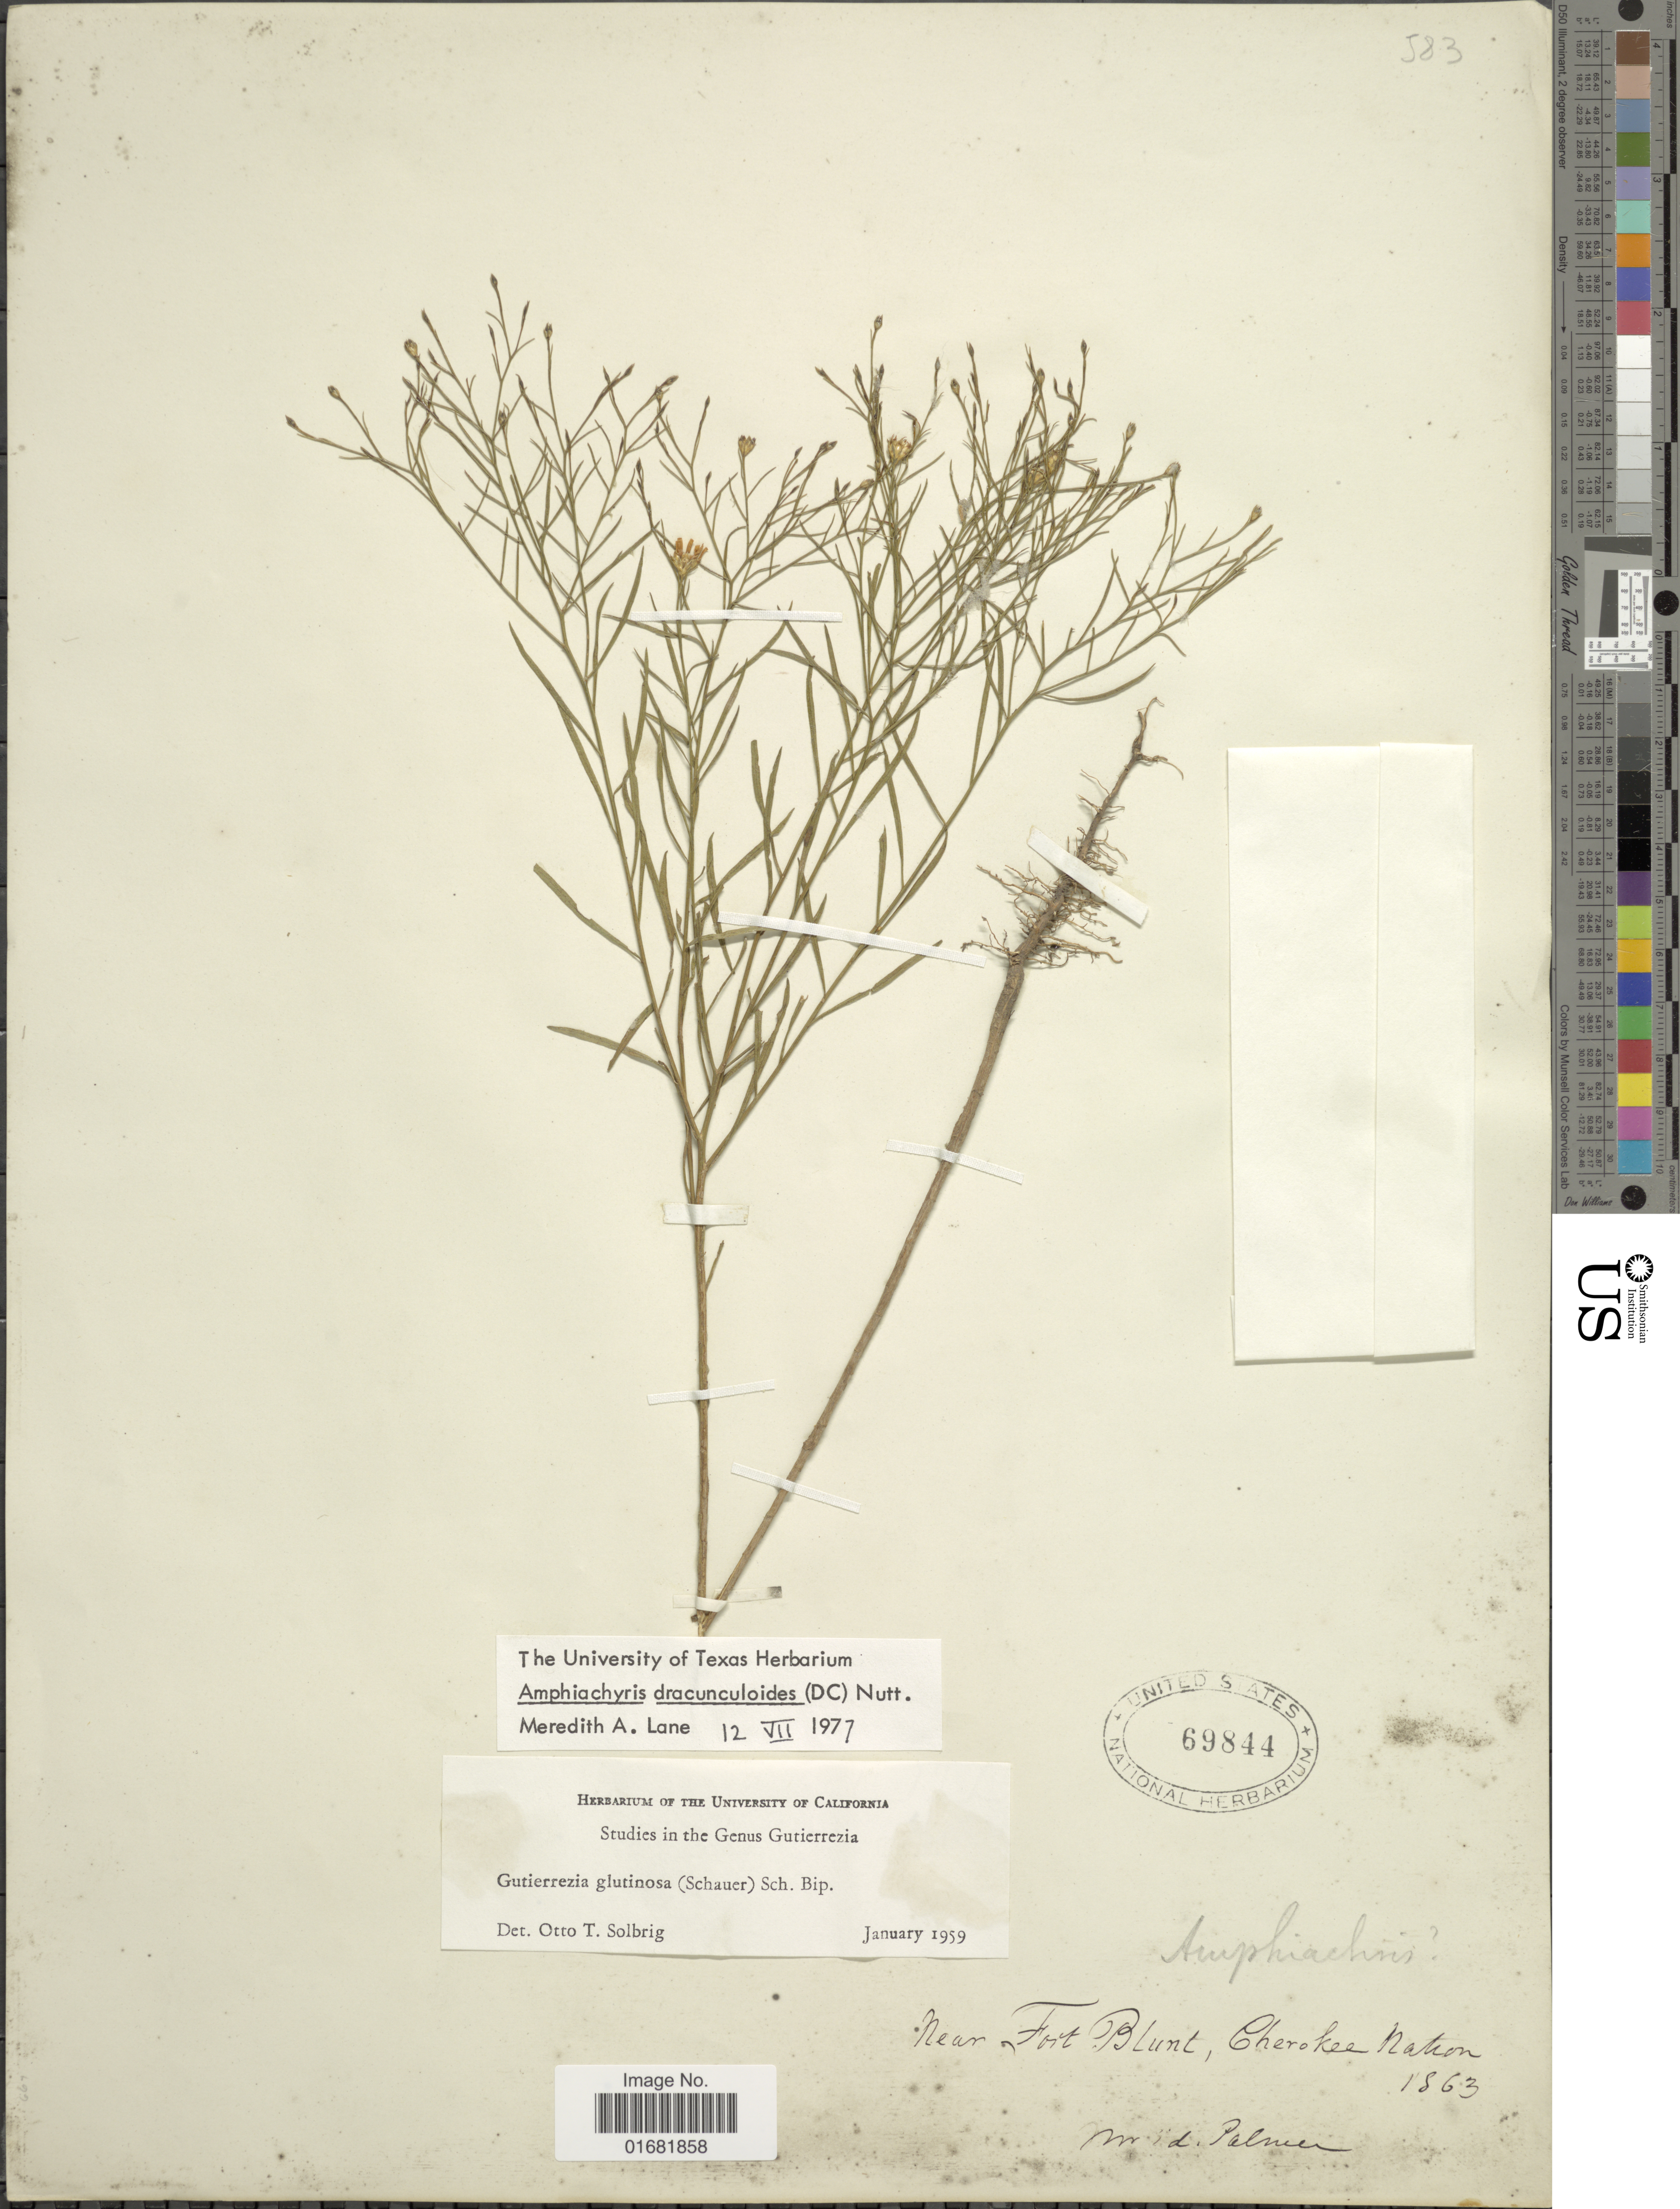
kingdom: Plantae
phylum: Tracheophyta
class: Magnoliopsida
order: Asterales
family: Asteraceae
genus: Amphiachyris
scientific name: Amphiachyris dracunculoides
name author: (DC.) Nutt.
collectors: W. Palmer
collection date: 1863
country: United States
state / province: Oklahoma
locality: Near Fort Blunt, Cherokee Nation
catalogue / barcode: US 69844